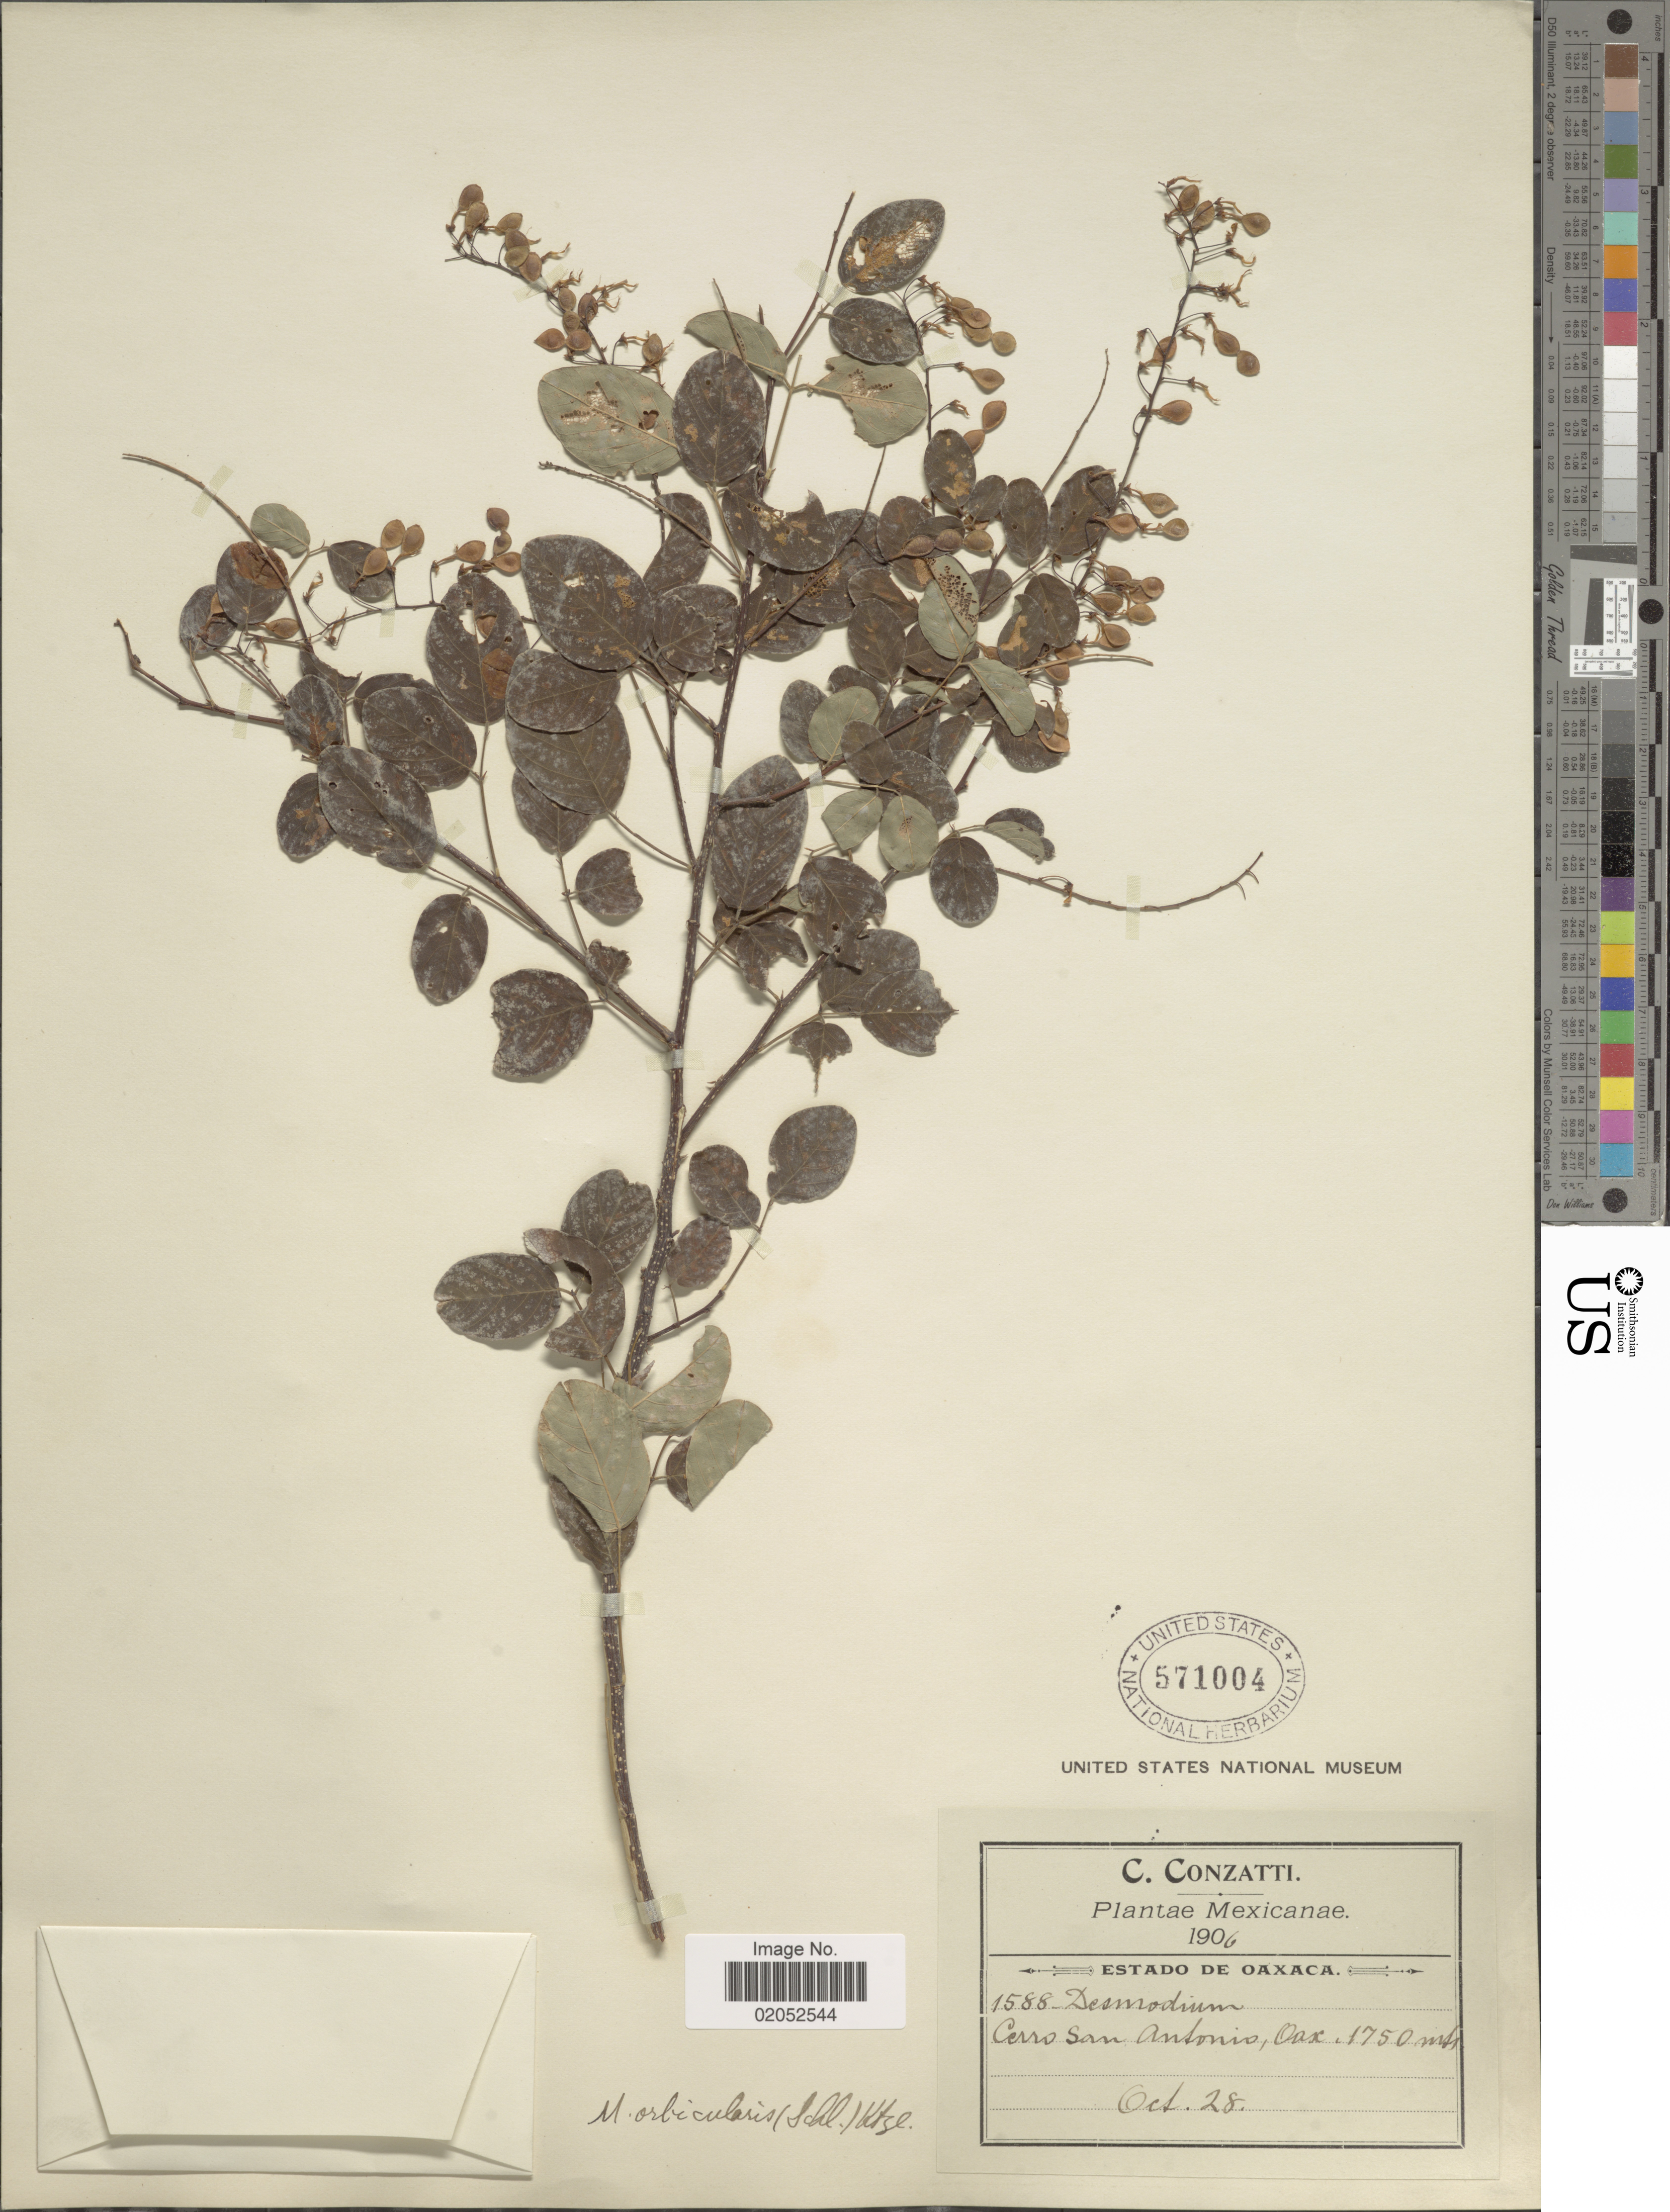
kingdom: Plantae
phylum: Tracheophyta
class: Magnoliopsida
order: Fabales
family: Fabaceae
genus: Desmodium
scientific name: Desmodium orbiculare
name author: Schltdl.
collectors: C. Conzatti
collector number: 1588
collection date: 1906-10-28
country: Mexico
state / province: Oaxaca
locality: Estado de Oaxaca, Cerro San Antonio, Oax.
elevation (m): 1750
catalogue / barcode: US 571004